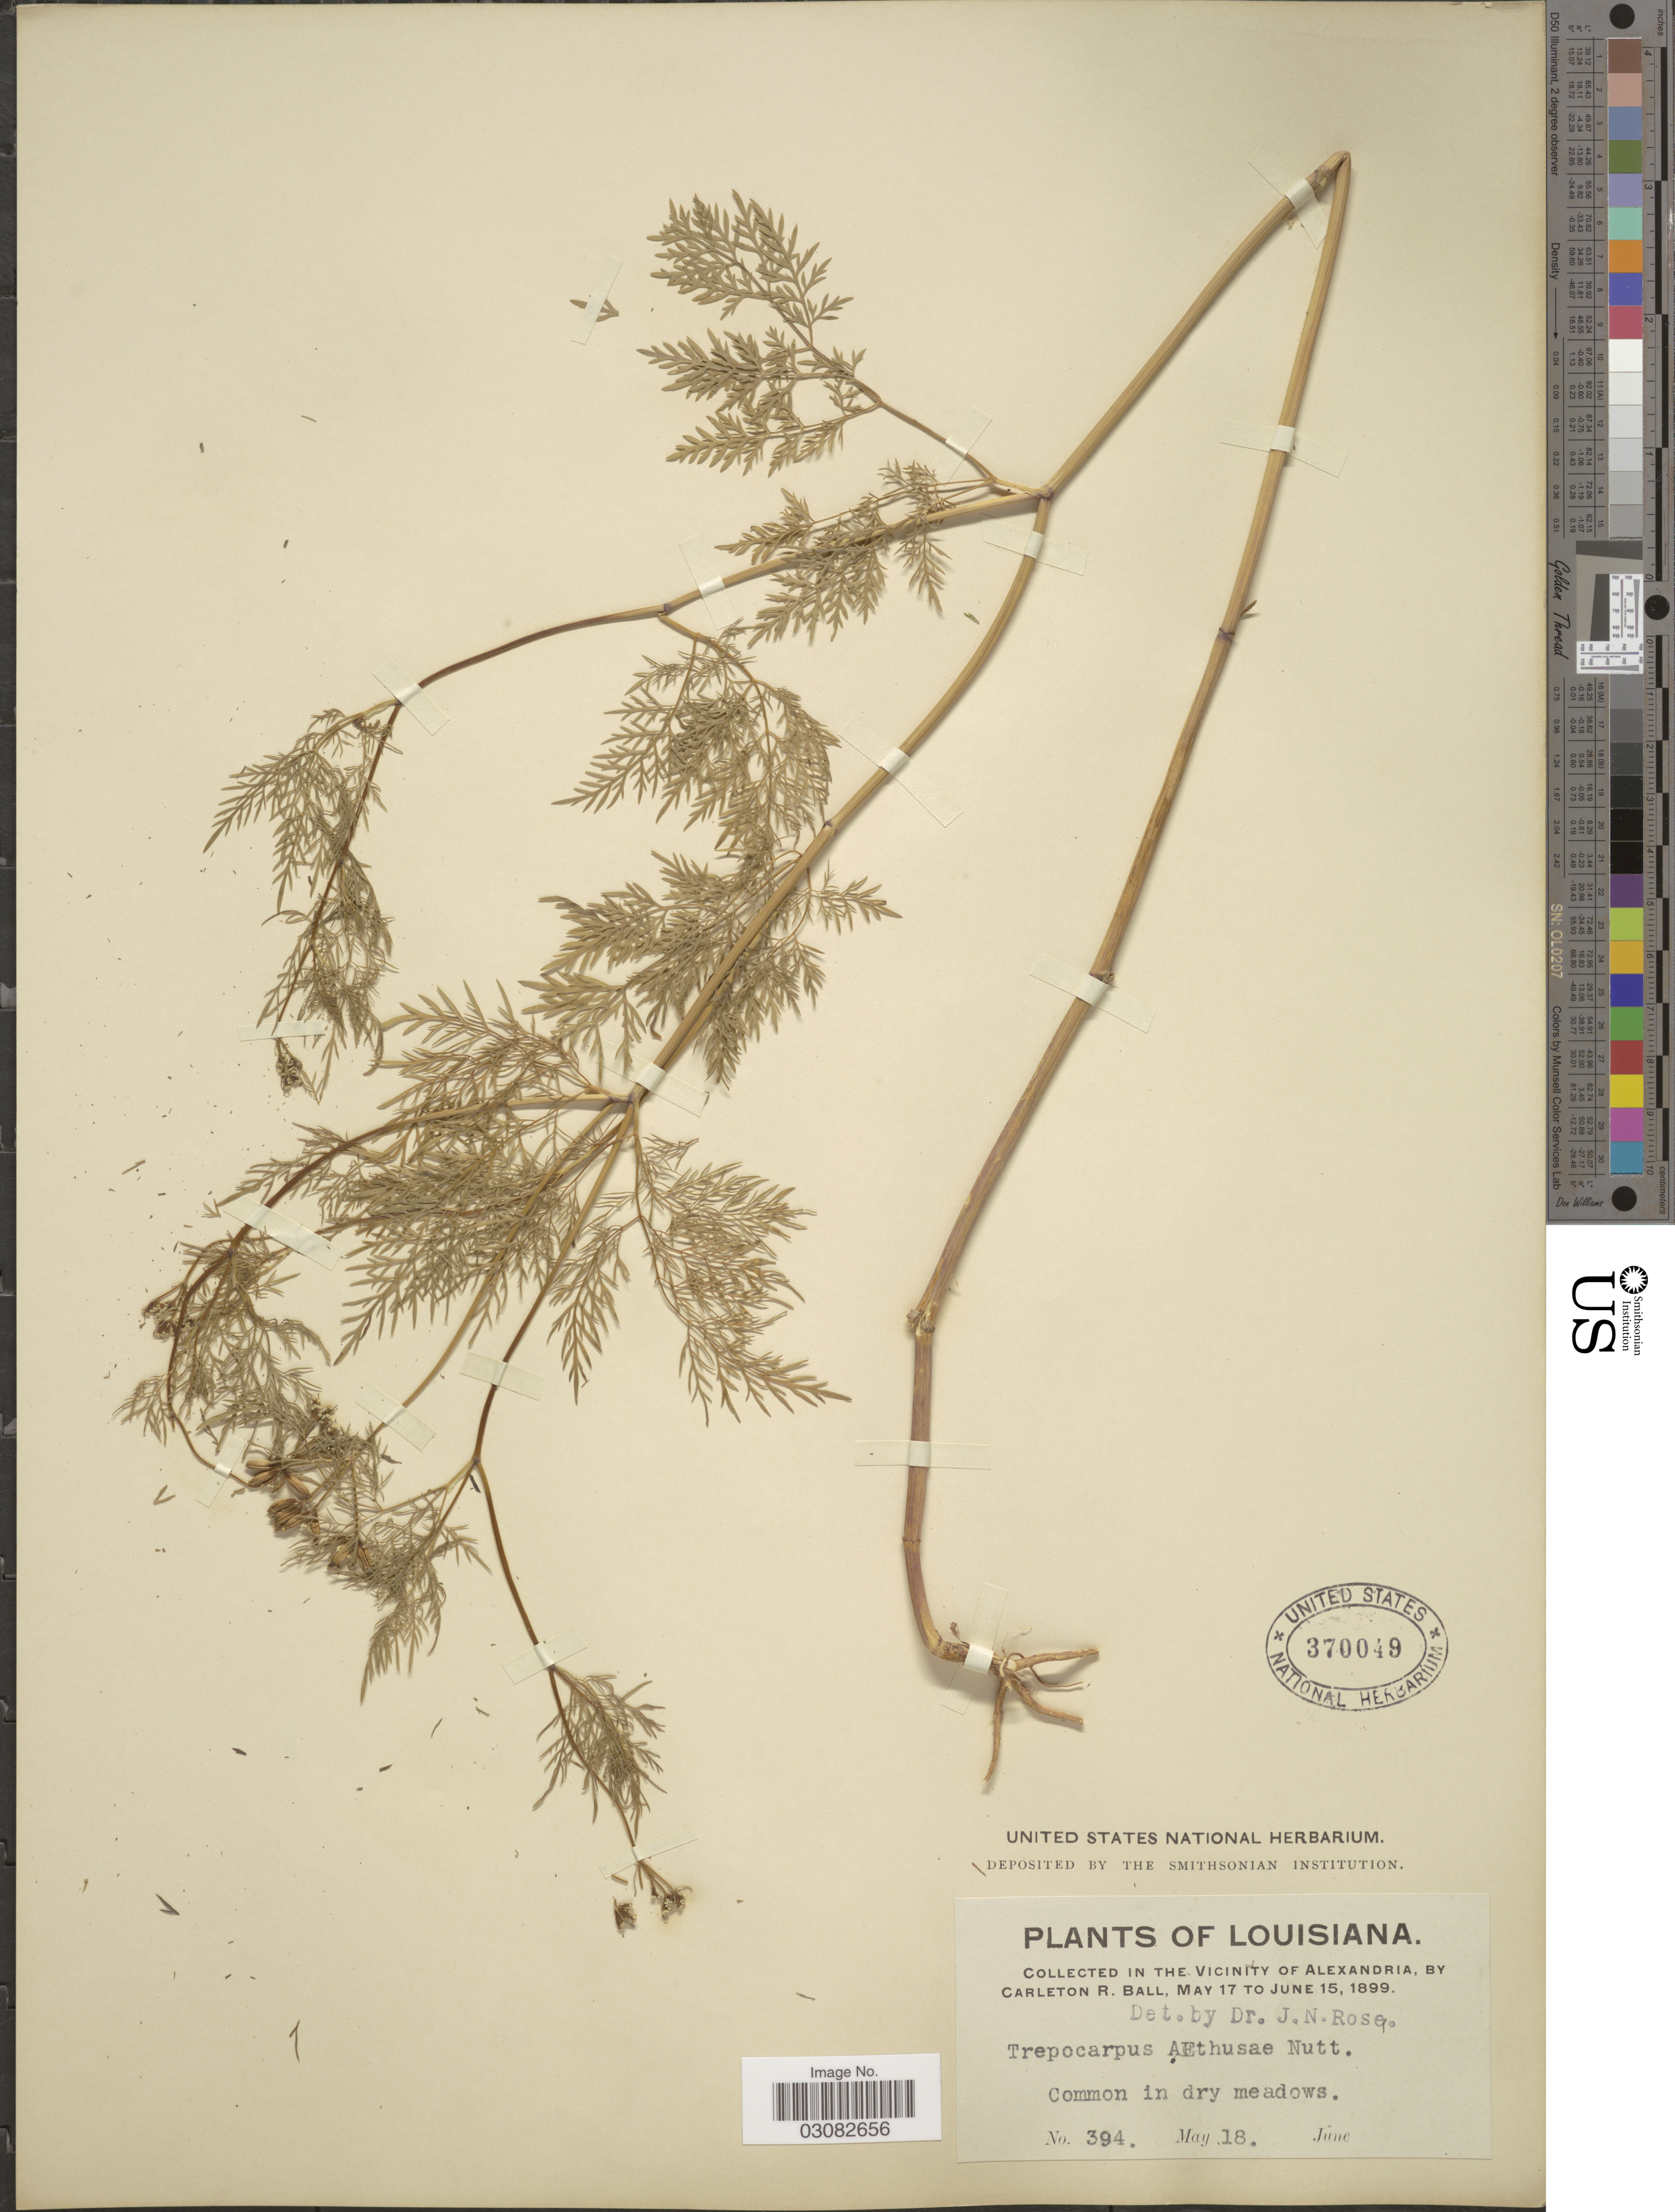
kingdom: Plantae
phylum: Tracheophyta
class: Magnoliopsida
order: Apiales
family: Apiaceae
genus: Trepocarpus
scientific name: Trepocarpus aethusae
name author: Nutt. ex DC.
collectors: C. R. Ball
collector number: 394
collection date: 1899-05-18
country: United States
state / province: Louisiana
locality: Vicinity of Alexandria.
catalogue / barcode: US 370049